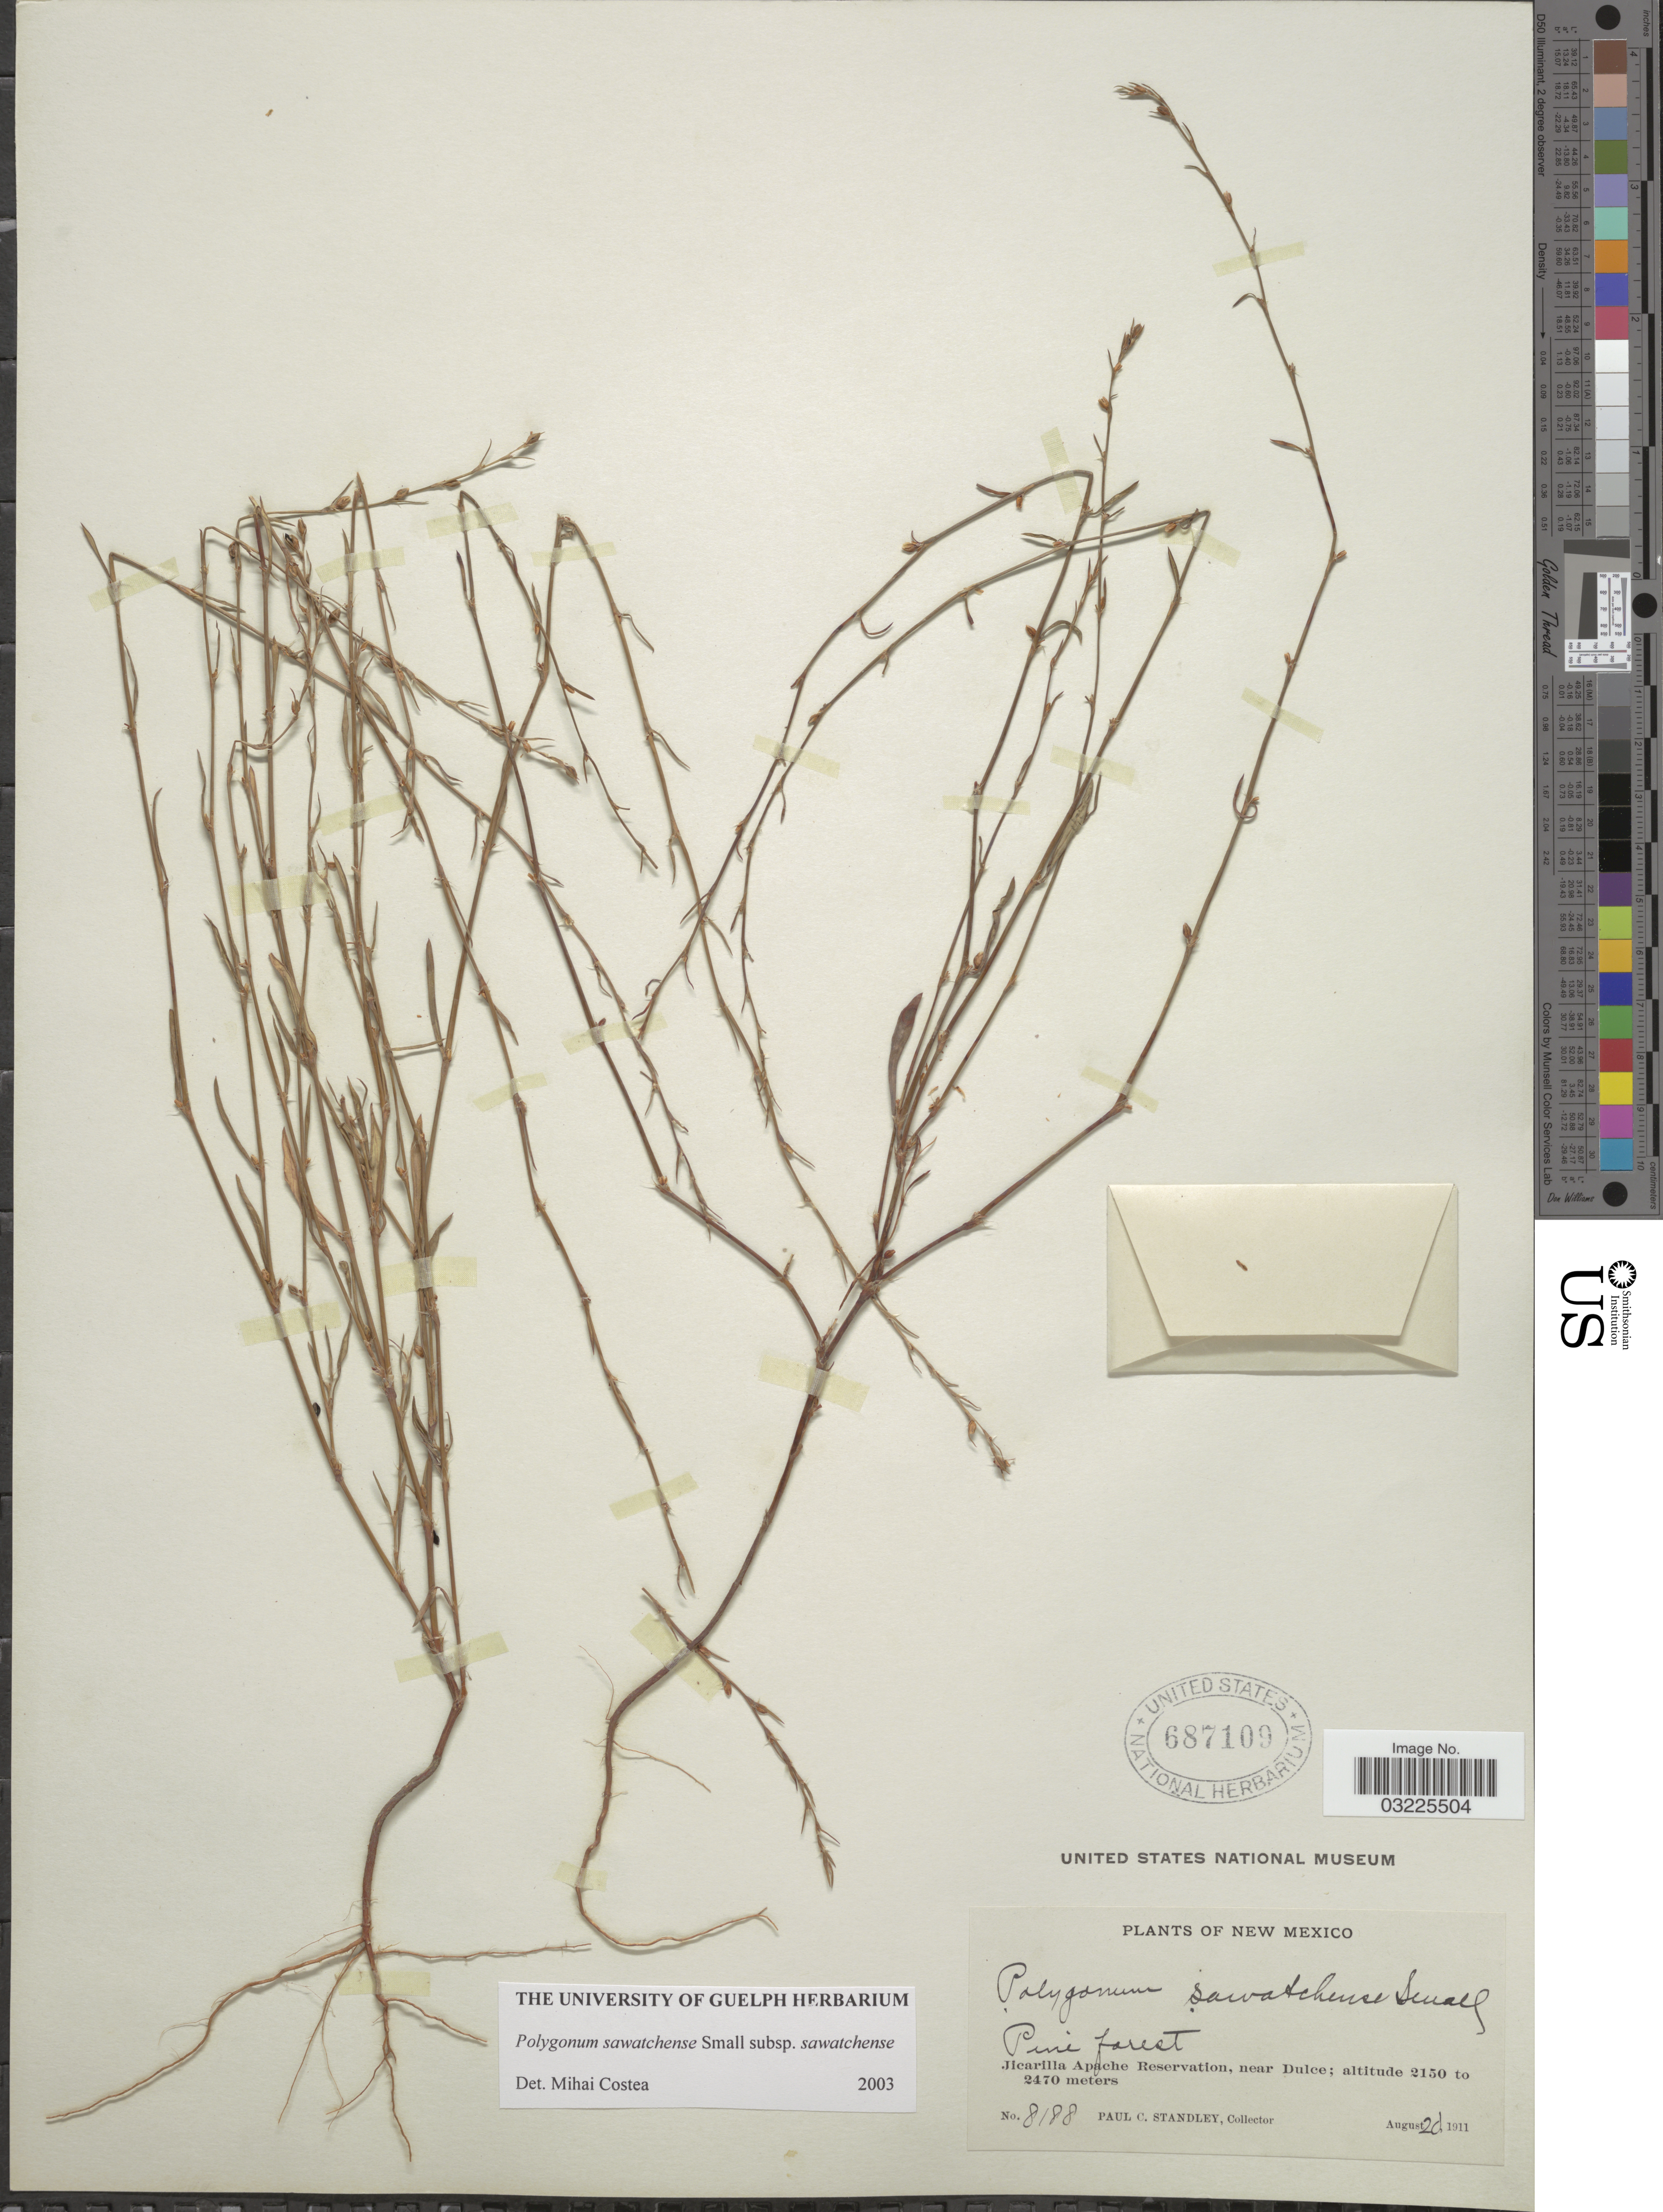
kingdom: Plantae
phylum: Tracheophyta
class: Magnoliopsida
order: Caryophyllales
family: Polygonaceae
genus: Polygonum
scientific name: Polygonum sawatchense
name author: Small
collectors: P. C. Standley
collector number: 8188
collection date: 1911-08-20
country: United States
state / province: New Mexico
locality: Pine forest. Jicarilla Apache Reservation, near Dulce.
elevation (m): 2150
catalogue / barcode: US 687109